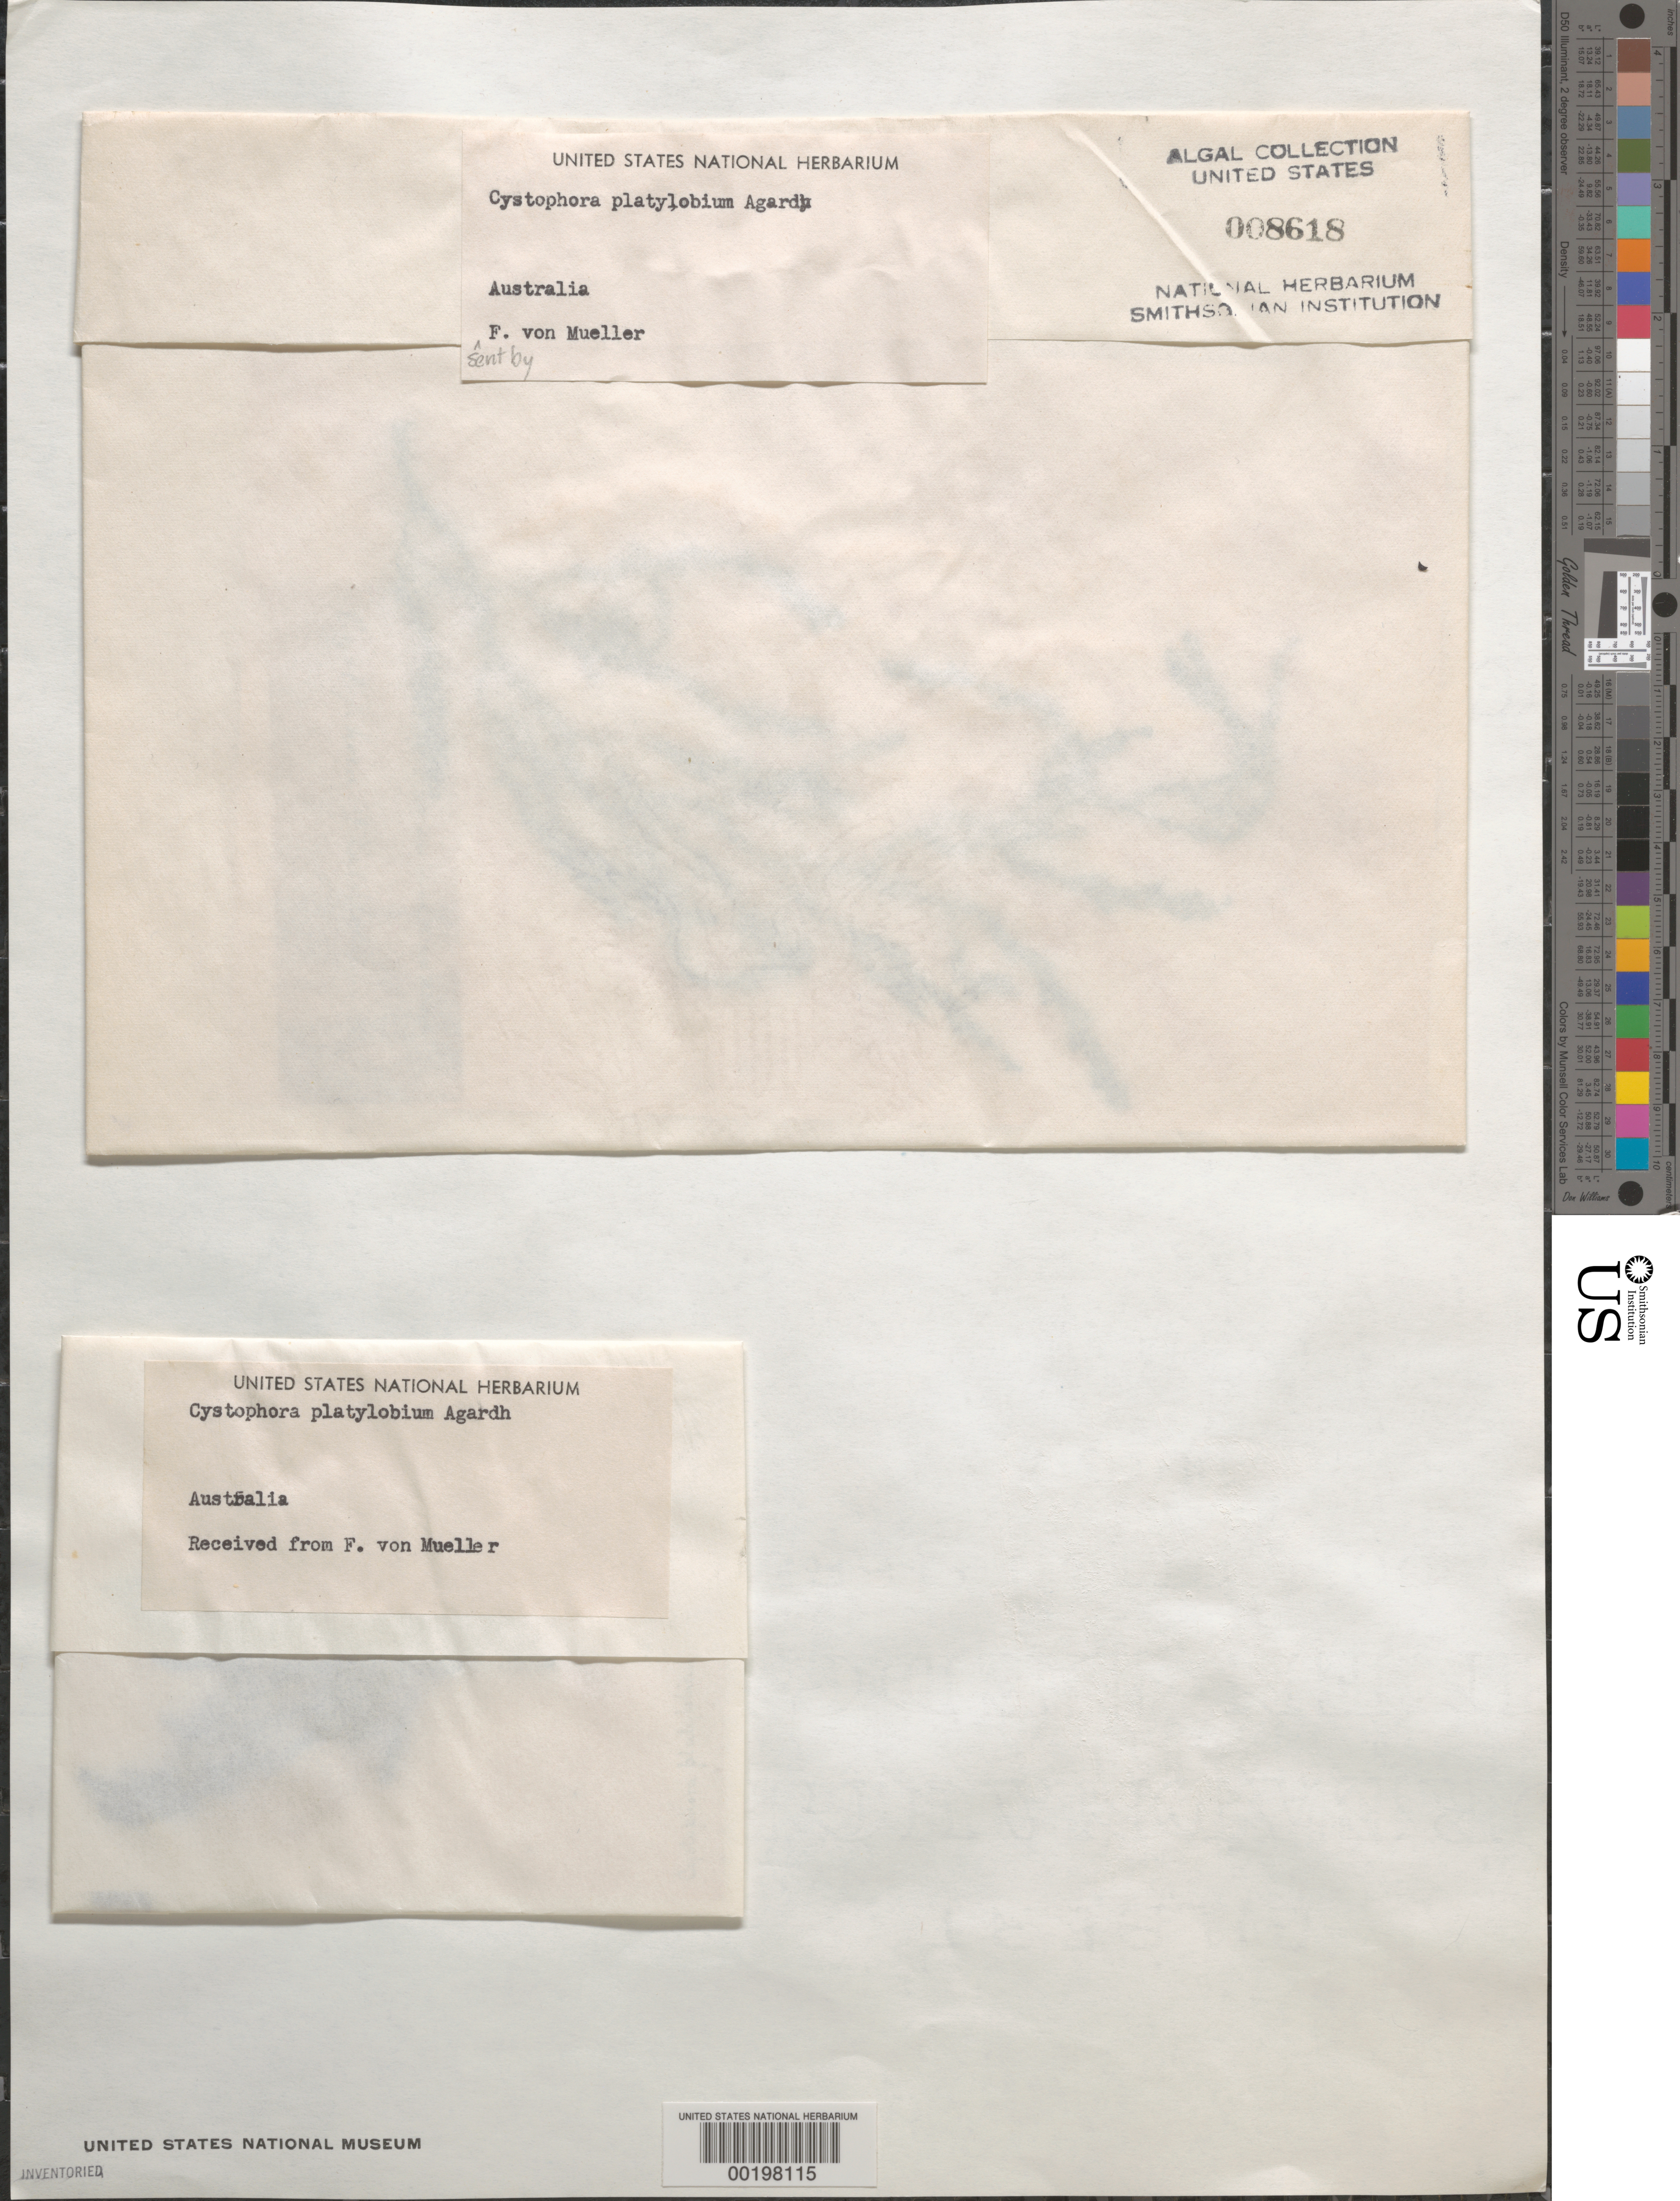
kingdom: Chromista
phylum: Ochrophyta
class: Phaeophyceae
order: Fucales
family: Sargassaceae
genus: Cystophora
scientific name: Cystophora platylobium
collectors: F. Mueller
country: Australia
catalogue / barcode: US 8618